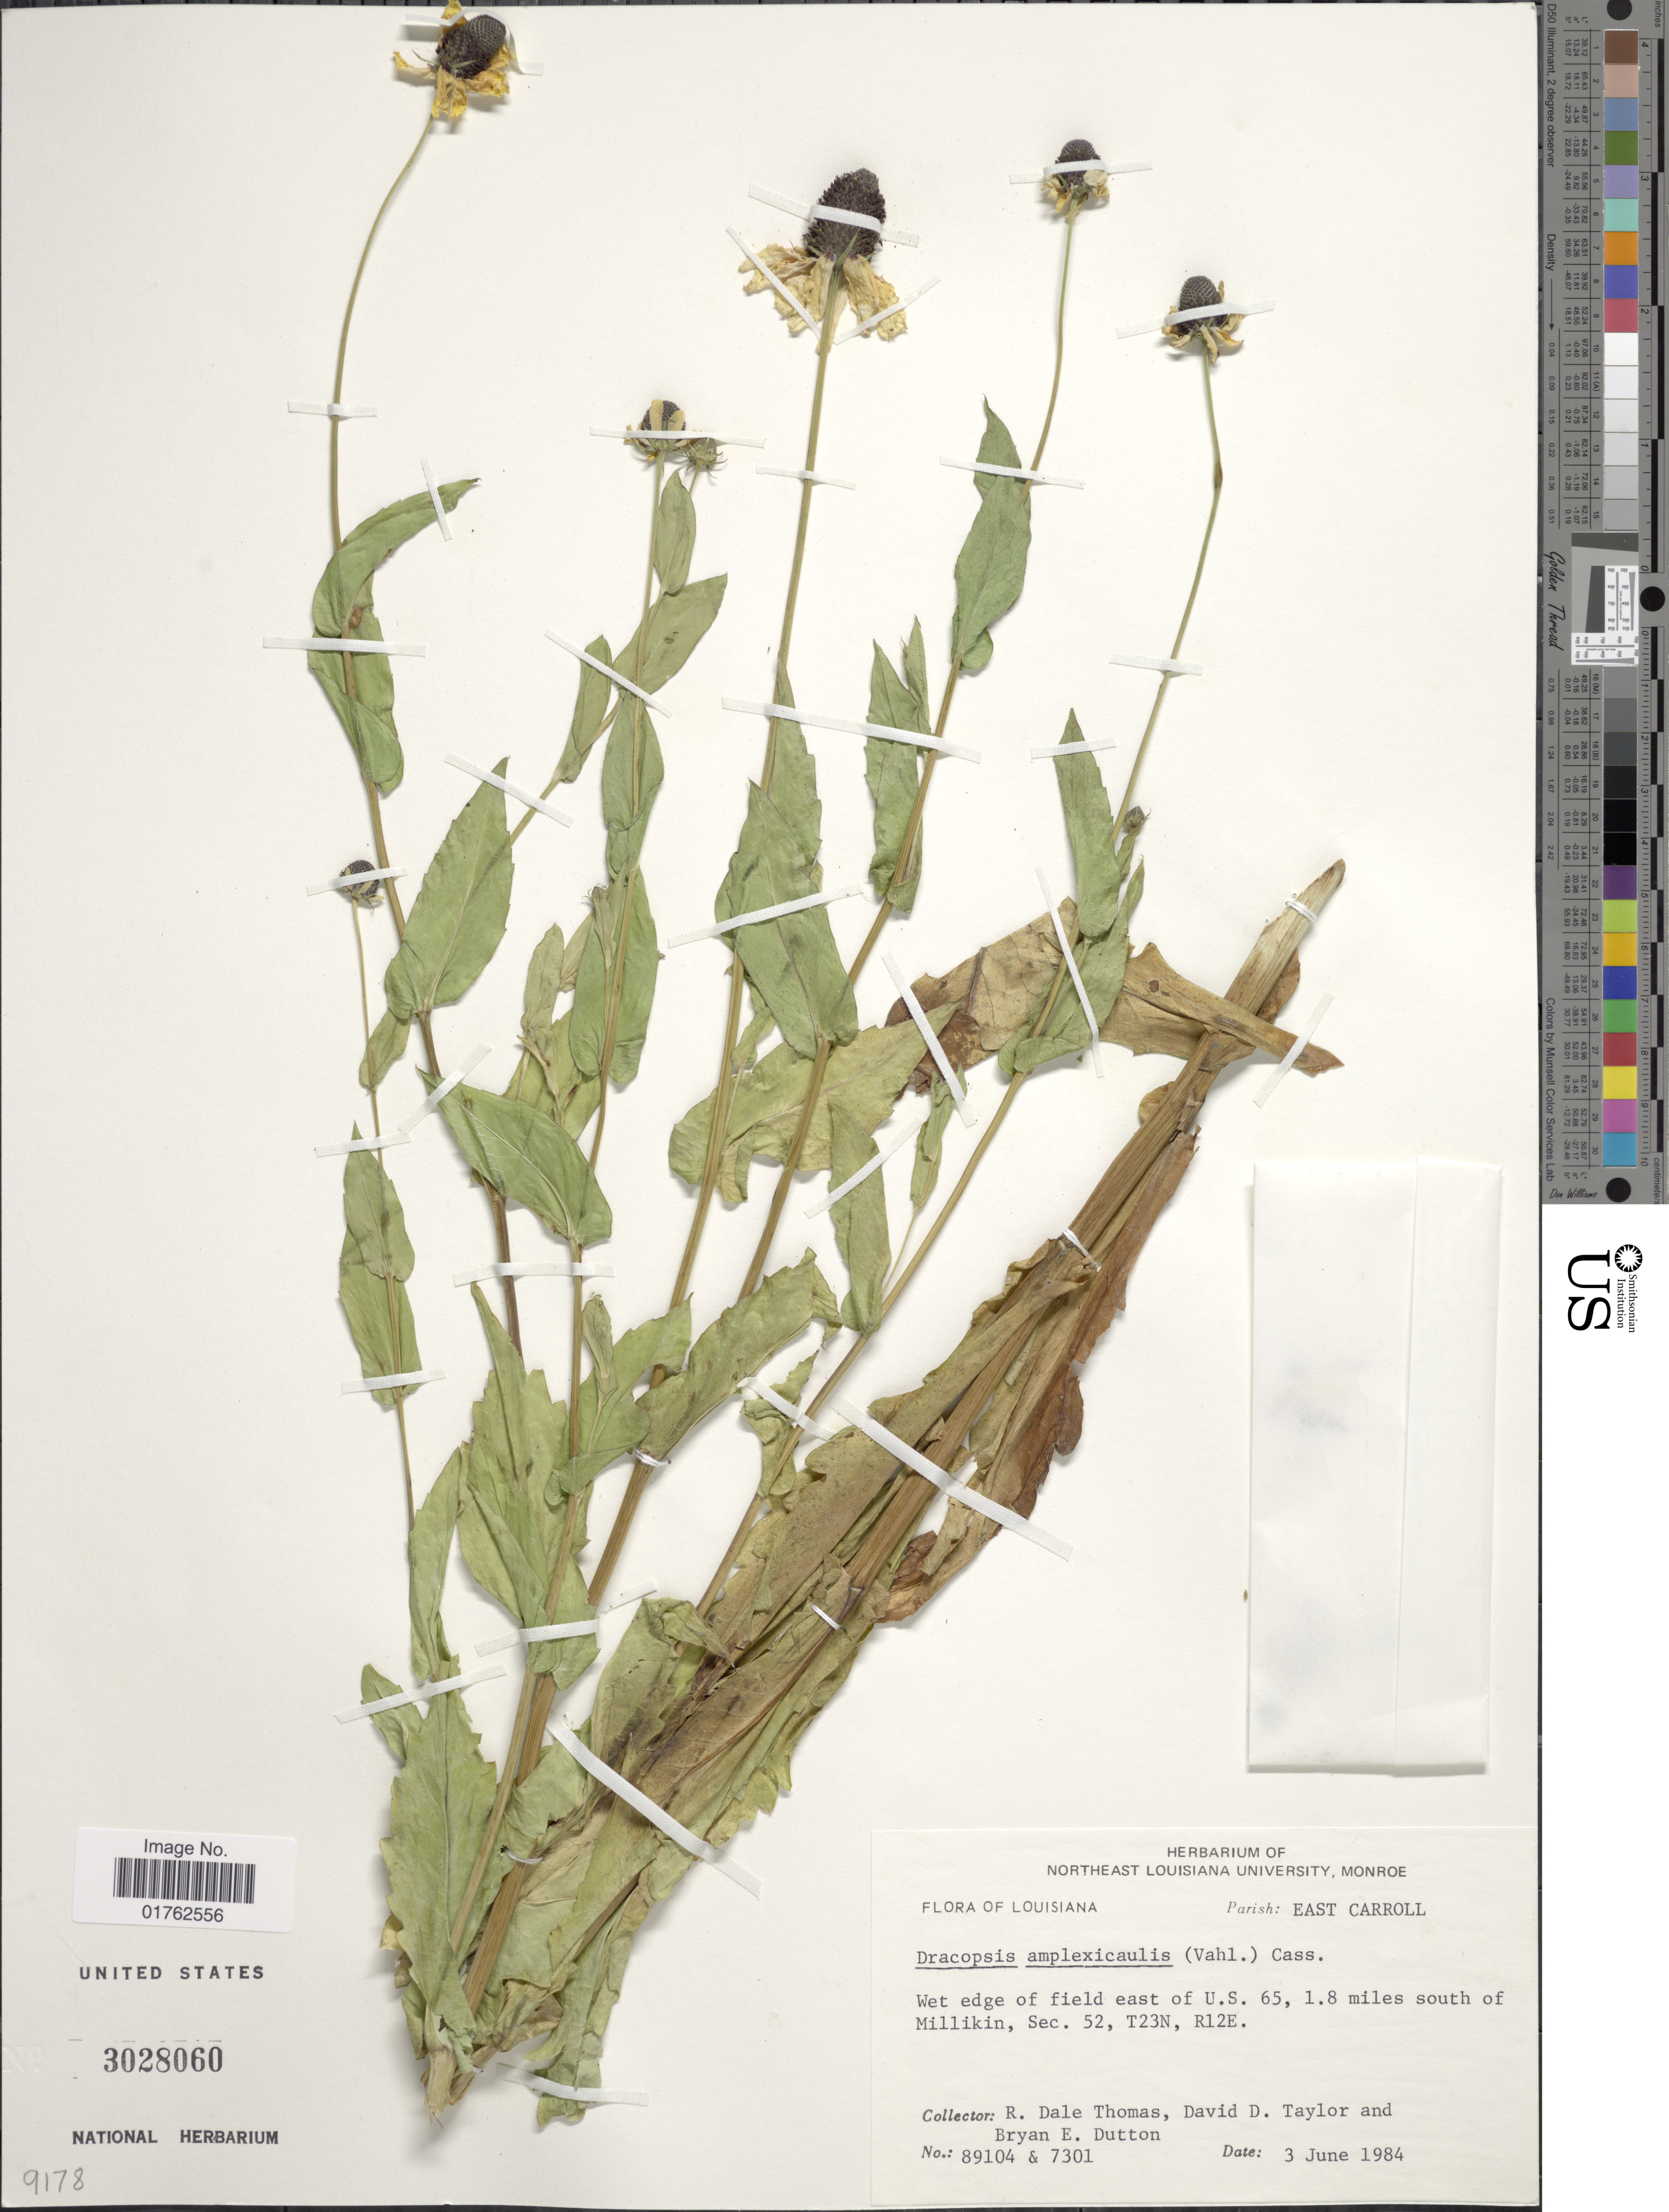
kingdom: Plantae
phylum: Tracheophyta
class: Magnoliopsida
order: Asterales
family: Asteraceae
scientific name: Dracopis amplexicaulis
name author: (Vahl) Cass.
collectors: R. Thomas, D. Taylor & B. Dutton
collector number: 89104/7301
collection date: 1984-06-03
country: United States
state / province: Louisiana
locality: Parish: East Carroll. Wet edge of field east of U.S. 65, 1.8 miles south of Millikin, Sec. 52, T23N, R12E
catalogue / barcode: US 3028060